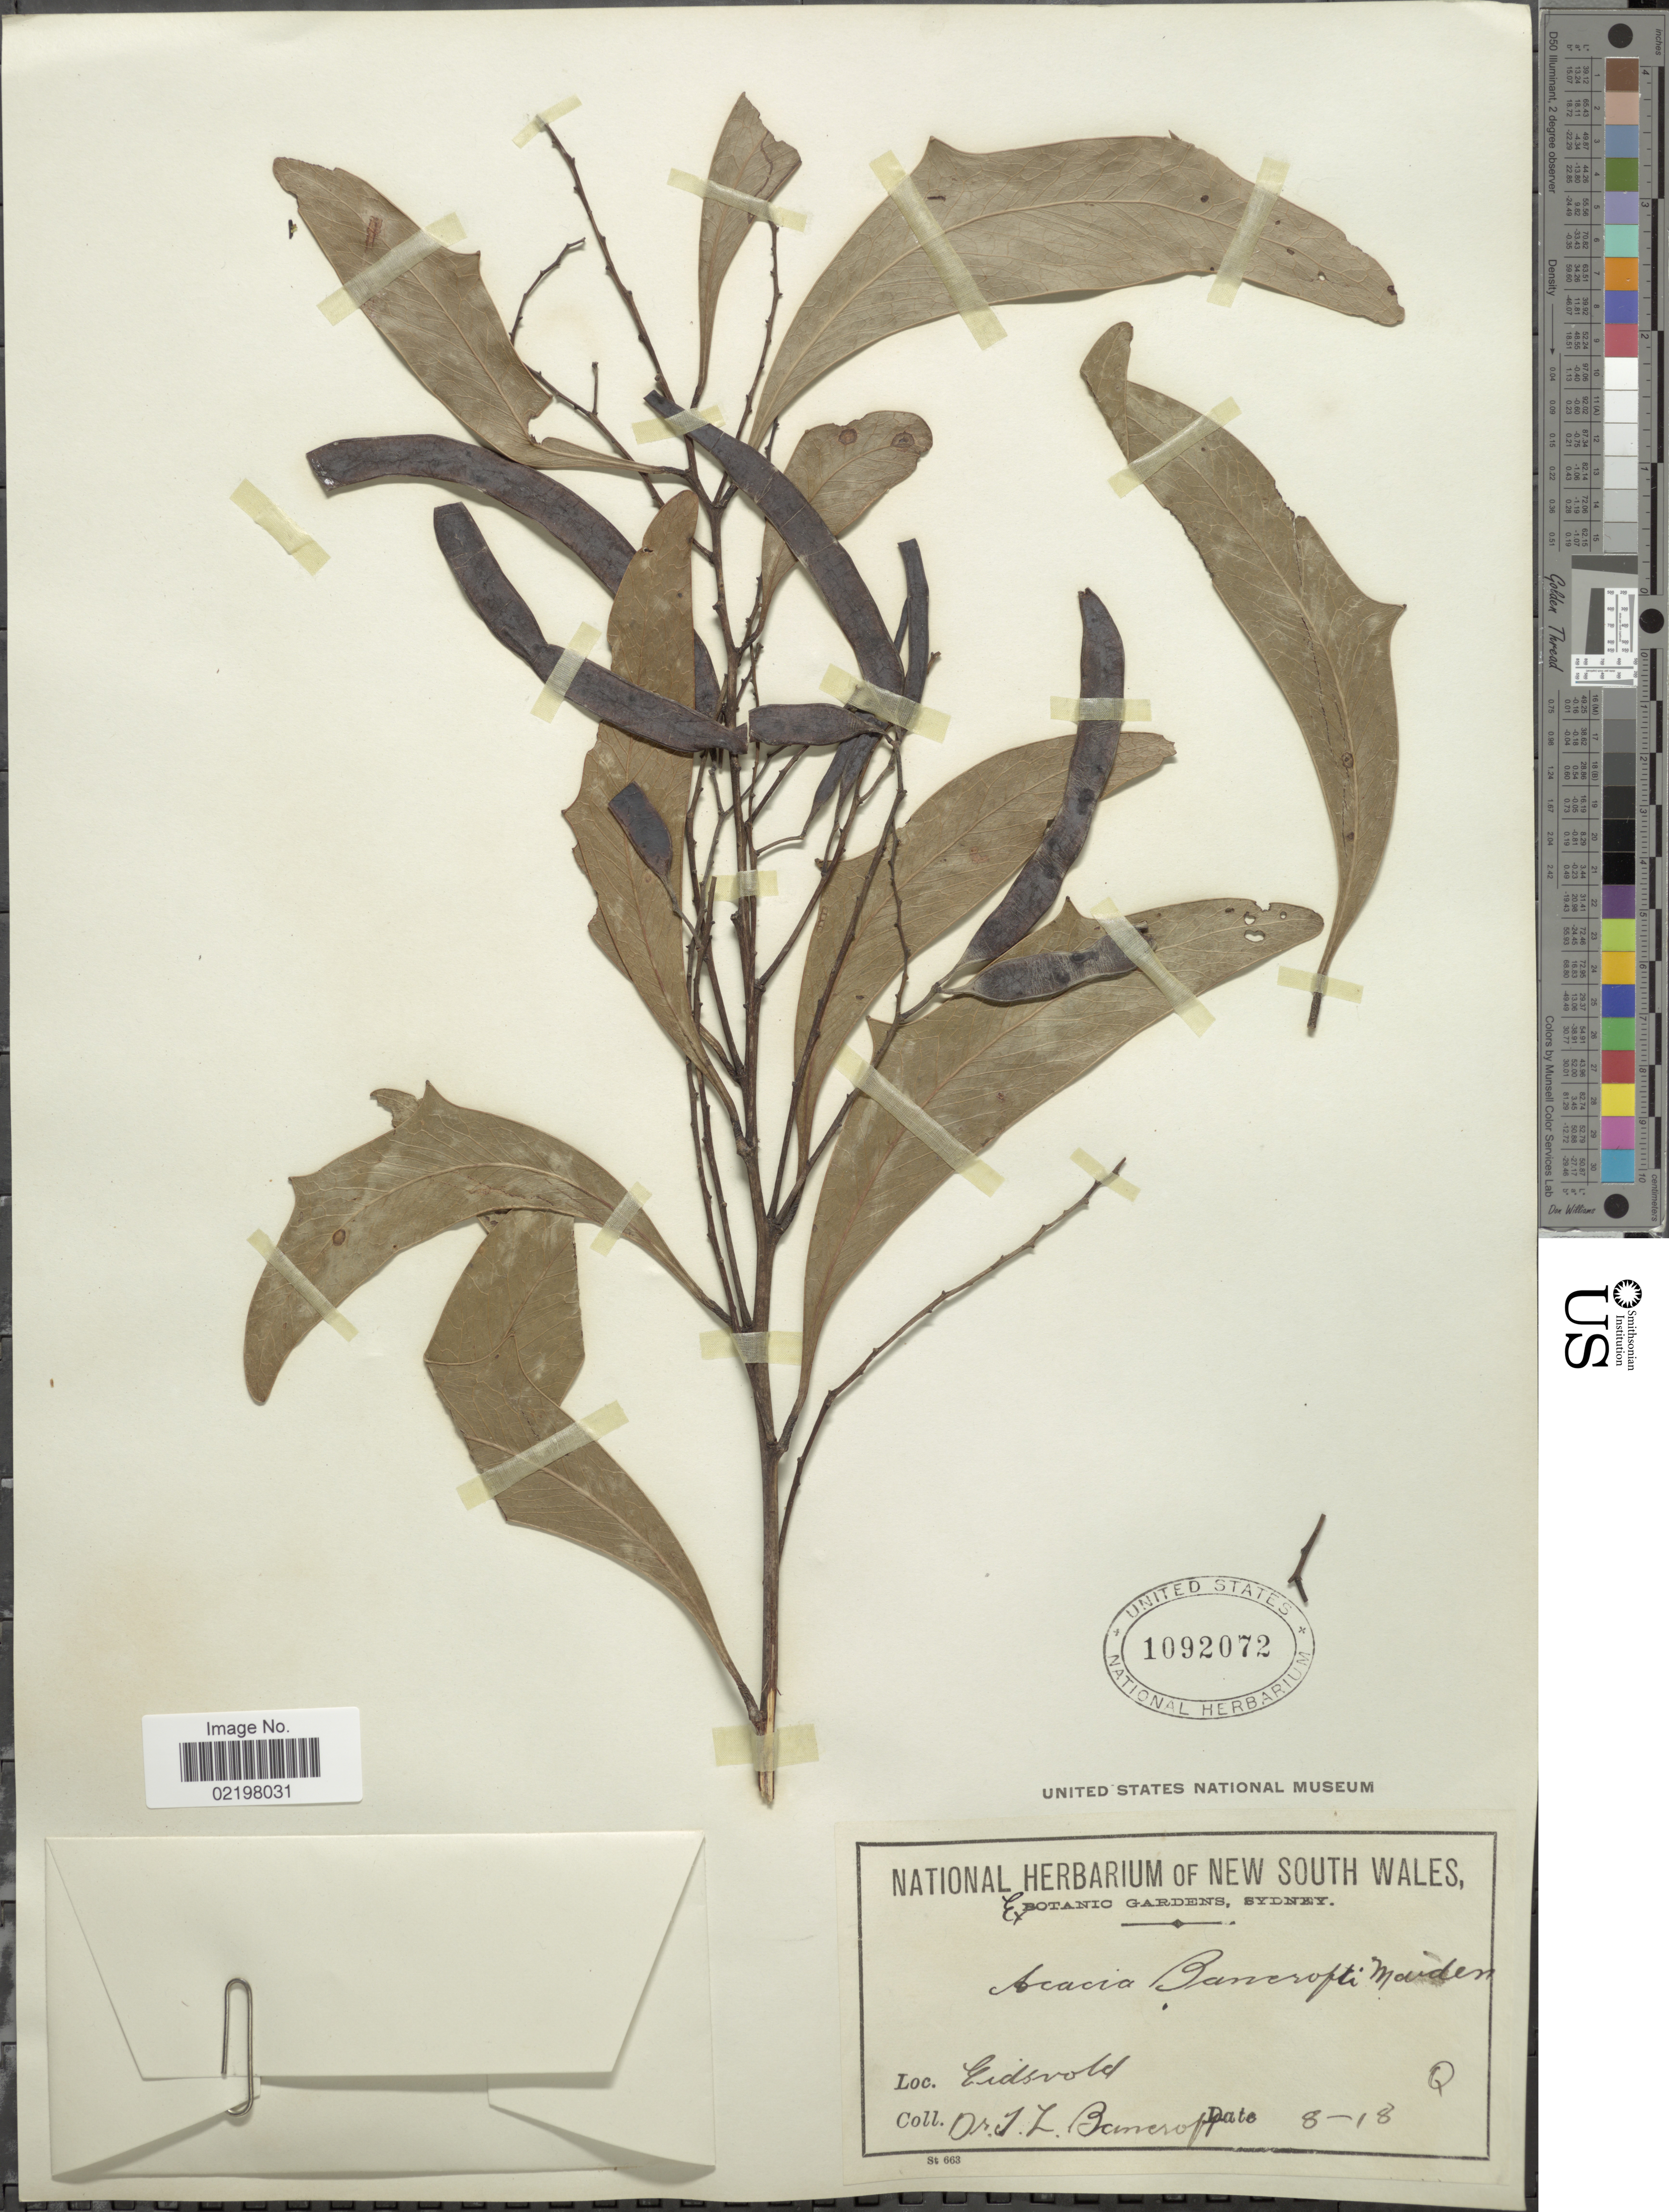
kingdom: Plantae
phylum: Tracheophyta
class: Magnoliopsida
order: Fabales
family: Fabaceae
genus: Acacia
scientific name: Acacia bancrofti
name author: Maiden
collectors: T. Bancroft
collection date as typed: Transcribed d/m/y: /8/18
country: Australia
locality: Eidsvold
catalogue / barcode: US 1092072